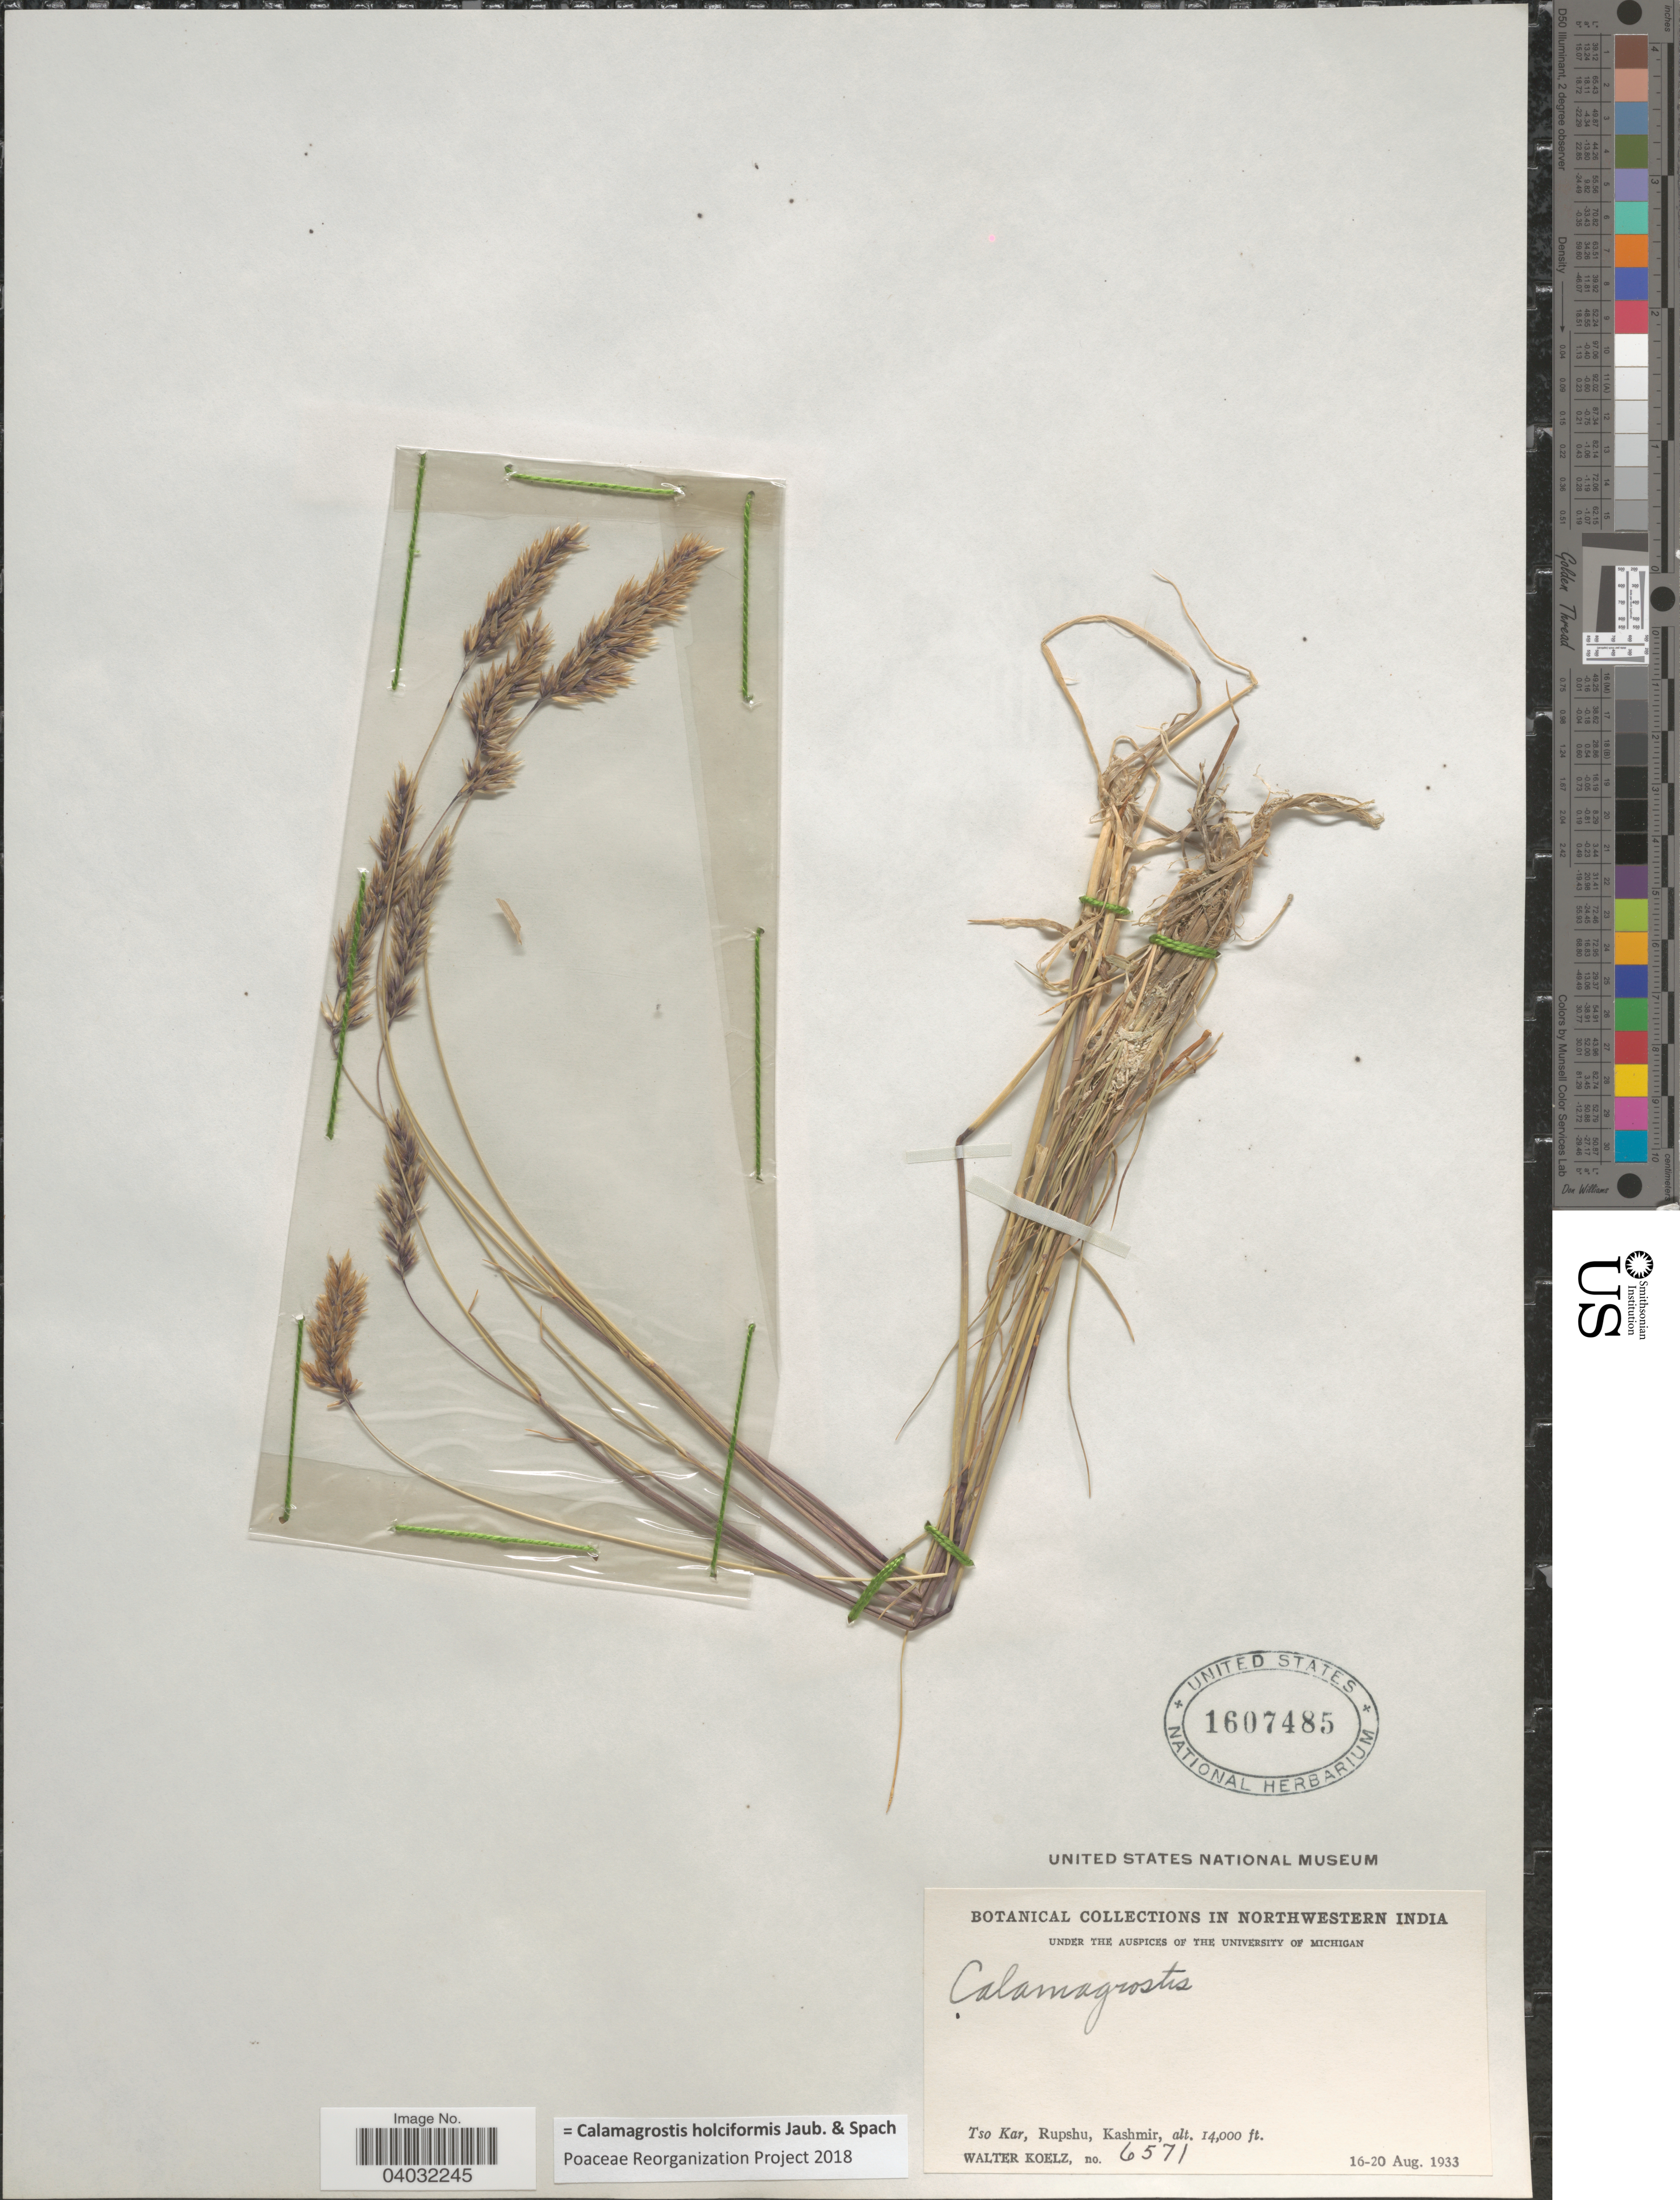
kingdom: Plantae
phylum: Tracheophyta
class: Liliopsida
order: Poales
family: Poaceae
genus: Calamagrostis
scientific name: Calamagrostis holciformis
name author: Jaub. & Spach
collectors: W. N. Koelz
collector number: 6571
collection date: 1933-08-16/1933-08-20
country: India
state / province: Jammu and Kashmir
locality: Northwestern India. Tso Kar, Rupshu, Kashmir.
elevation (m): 4267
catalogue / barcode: US 1607485